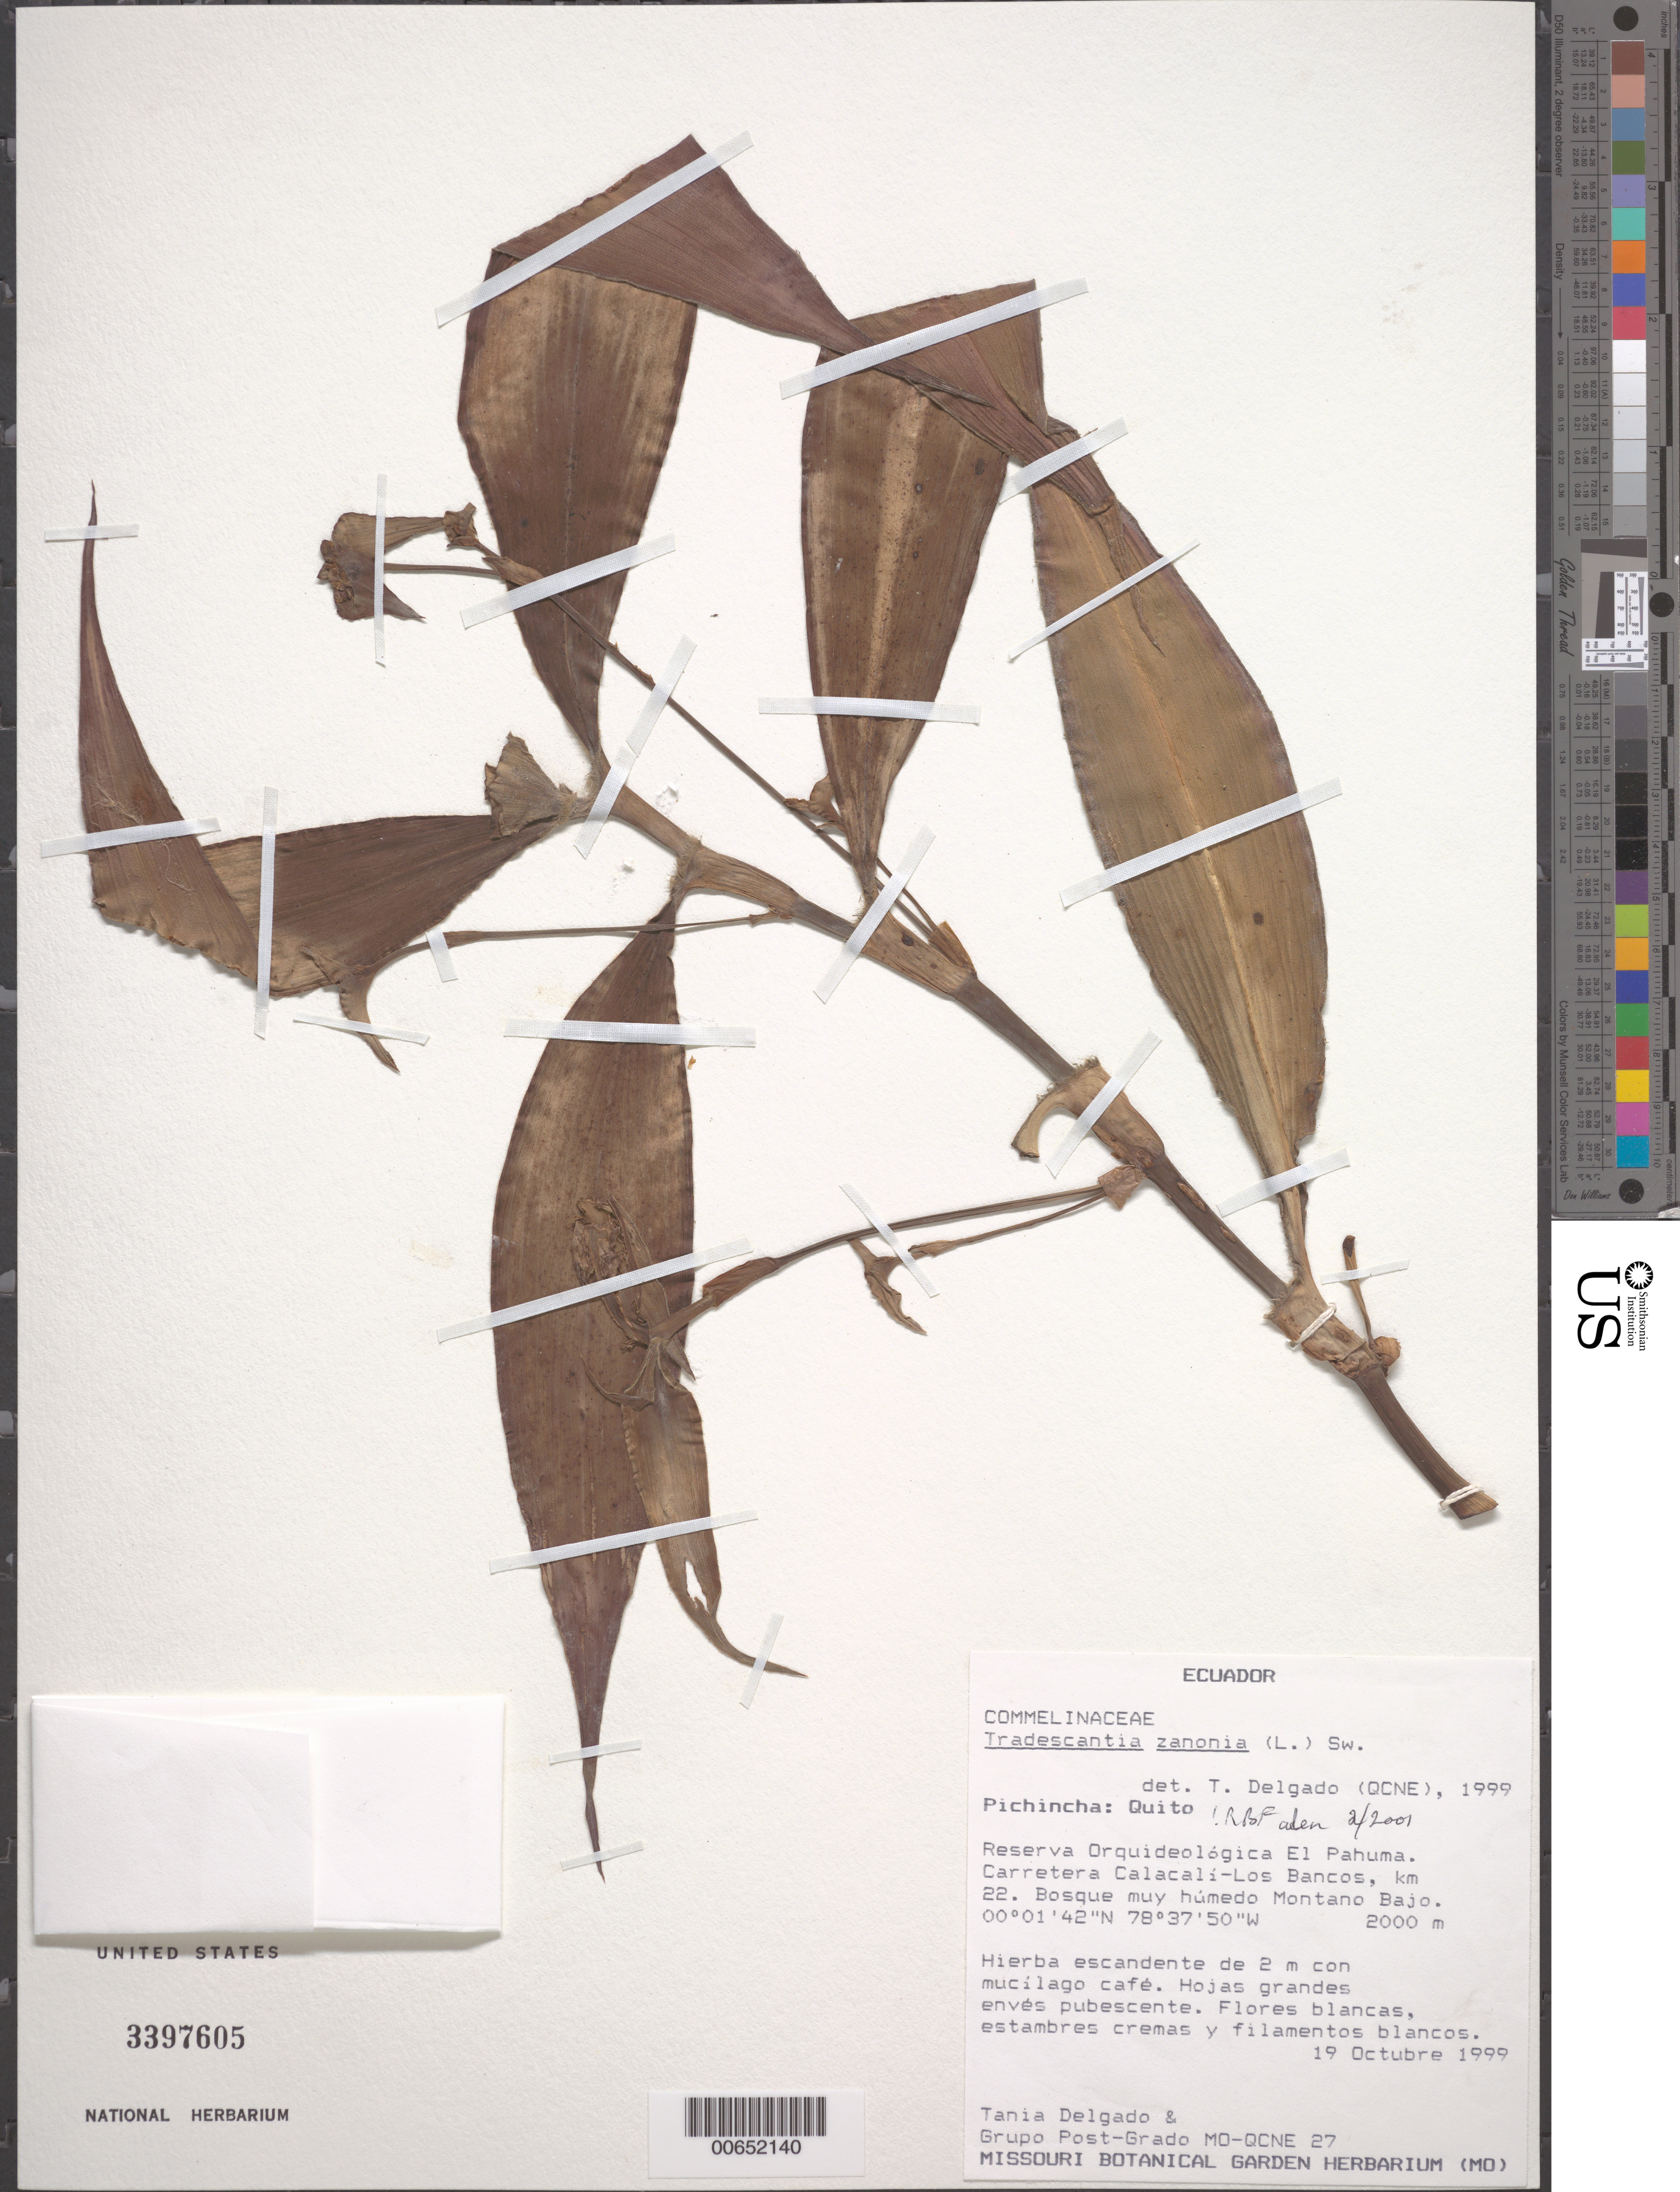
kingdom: Plantae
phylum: Tracheophyta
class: Liliopsida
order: Commelinales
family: Commelinaceae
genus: Tradescantia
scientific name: Tradescantia zanonia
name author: (L.) Sw.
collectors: T. Delgado & Grupo Post Grad.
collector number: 27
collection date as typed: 19 Oct 1999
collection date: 1999-10-19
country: Ecuador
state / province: Pichincha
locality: Quito, Reserva orquideologica el pahuma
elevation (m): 2000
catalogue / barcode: US 3397605